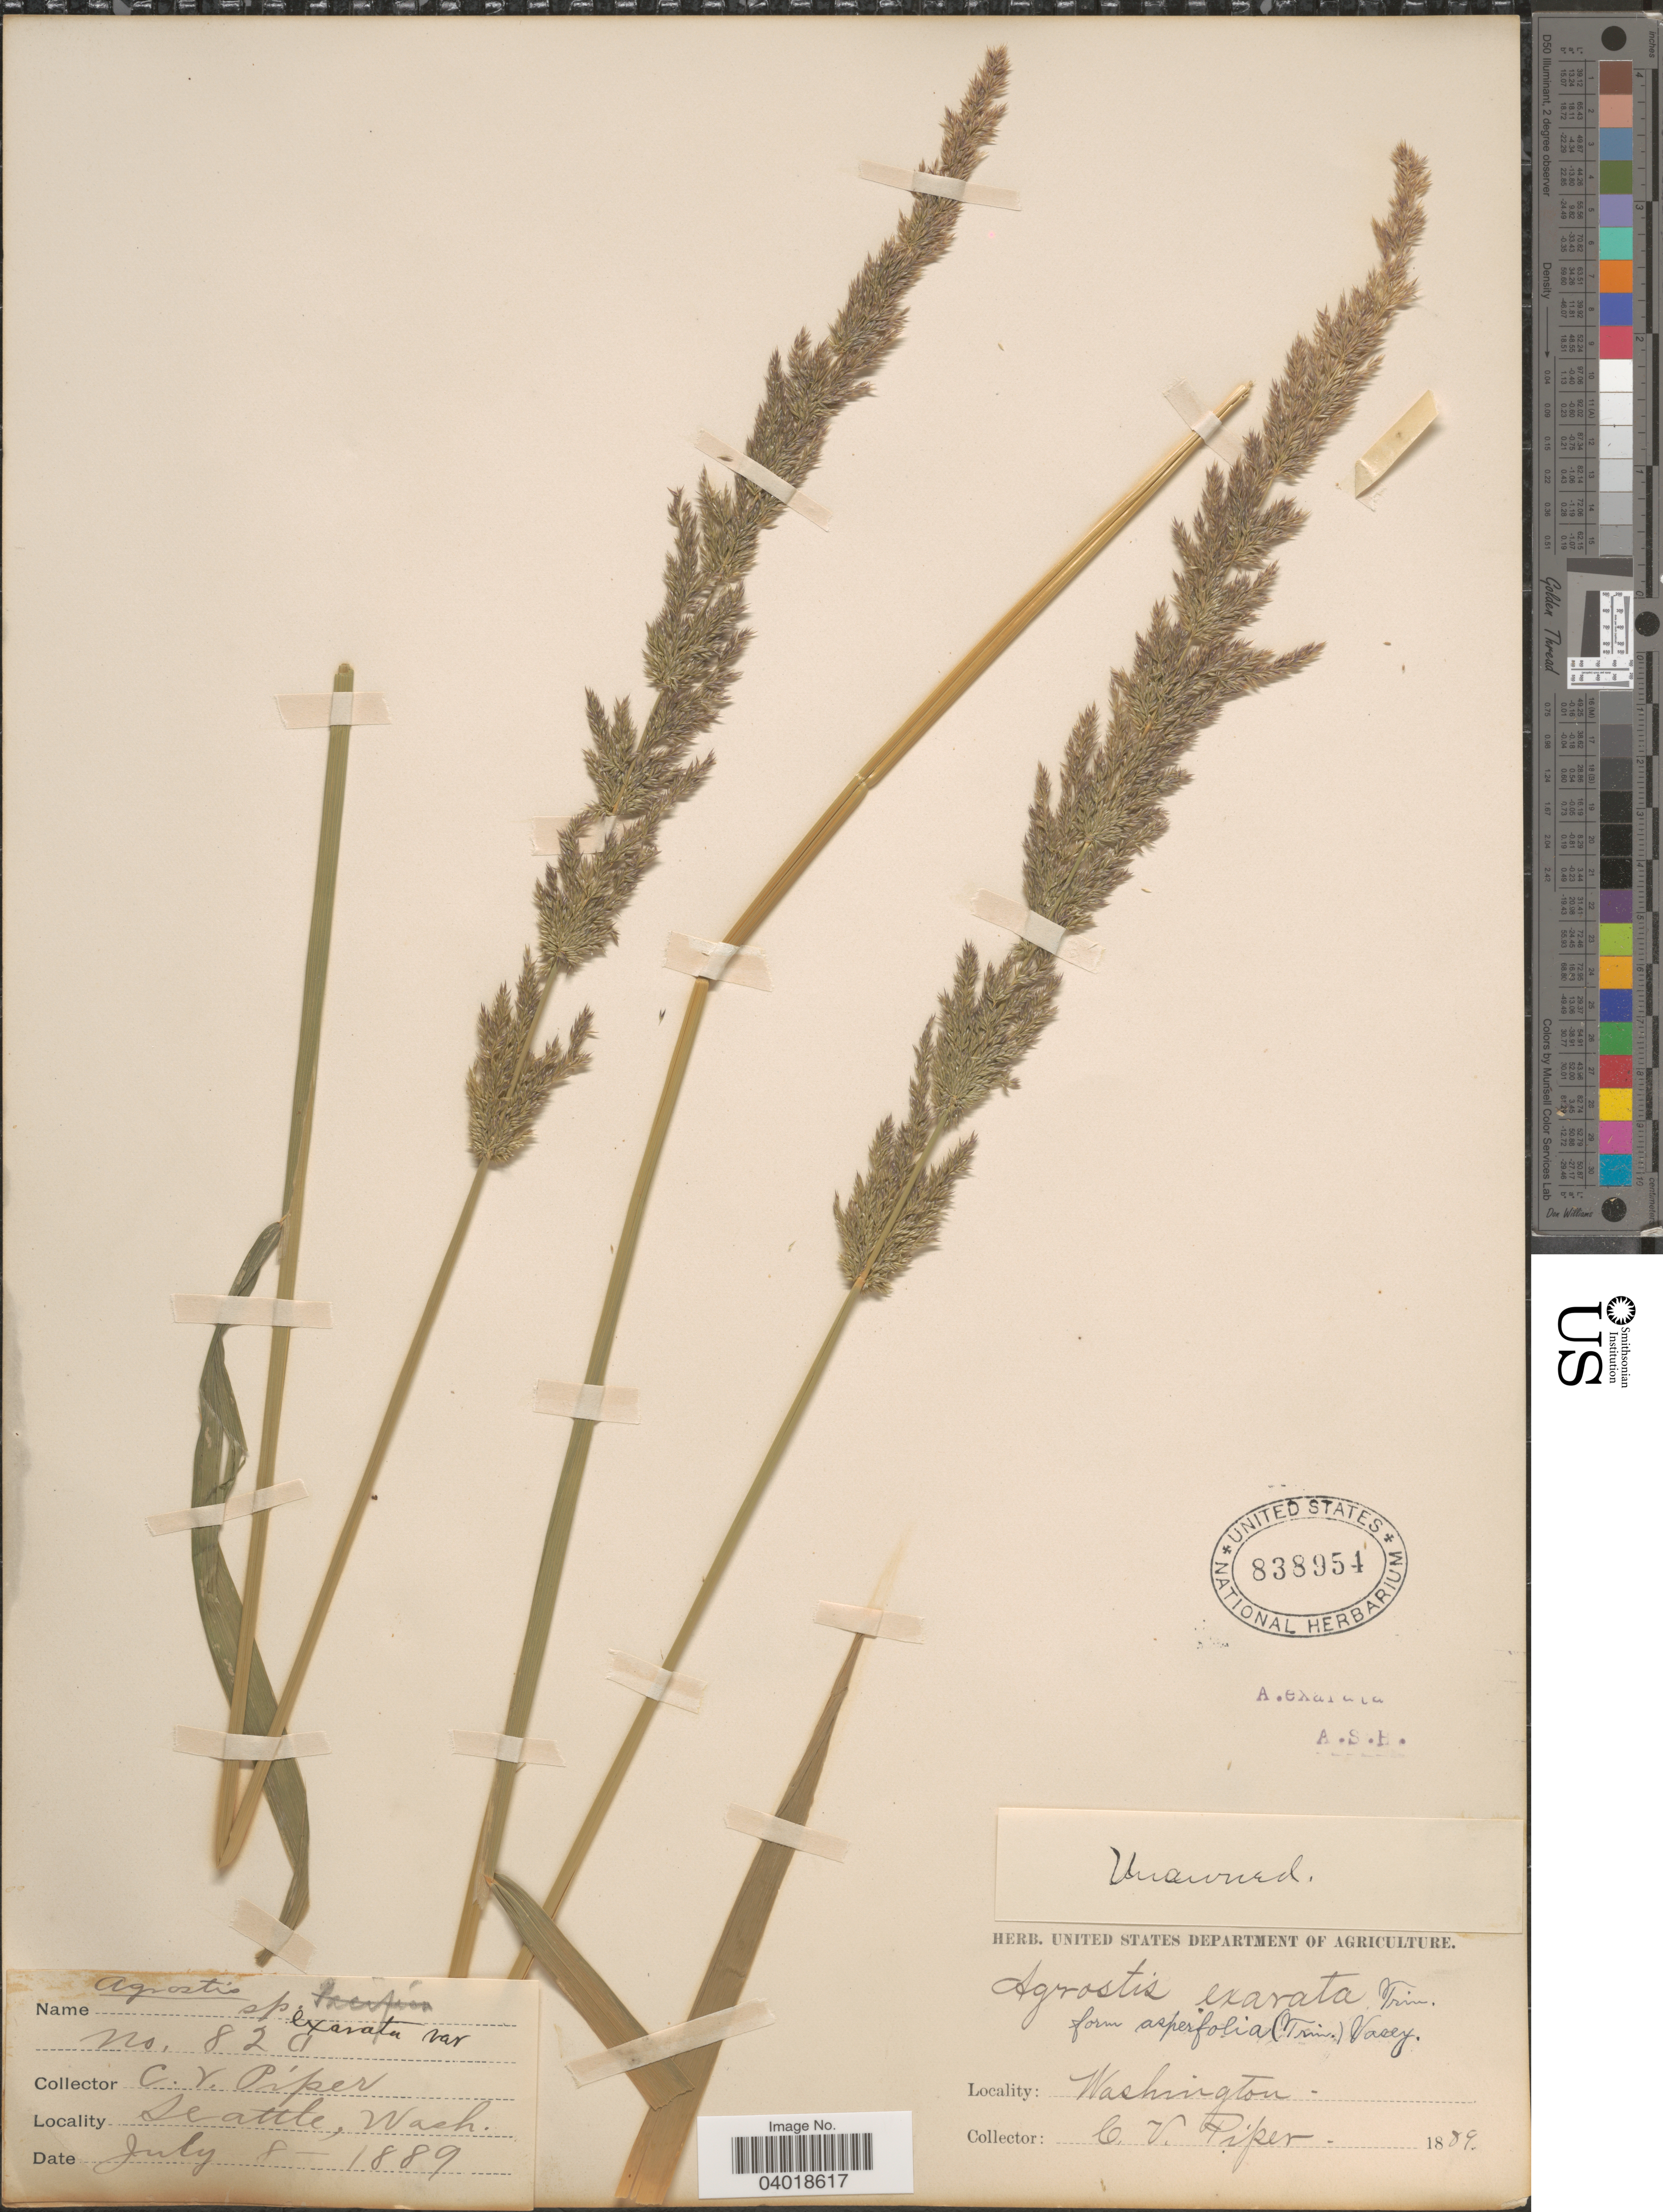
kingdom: Plantae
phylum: Tracheophyta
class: Liliopsida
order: Poales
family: Poaceae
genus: Agrostis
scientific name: Agrostis exarata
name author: Trin.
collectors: C. V. Piper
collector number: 82a*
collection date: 1889-07-08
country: United States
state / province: Washington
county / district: King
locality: Seattle.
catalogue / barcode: US 838954